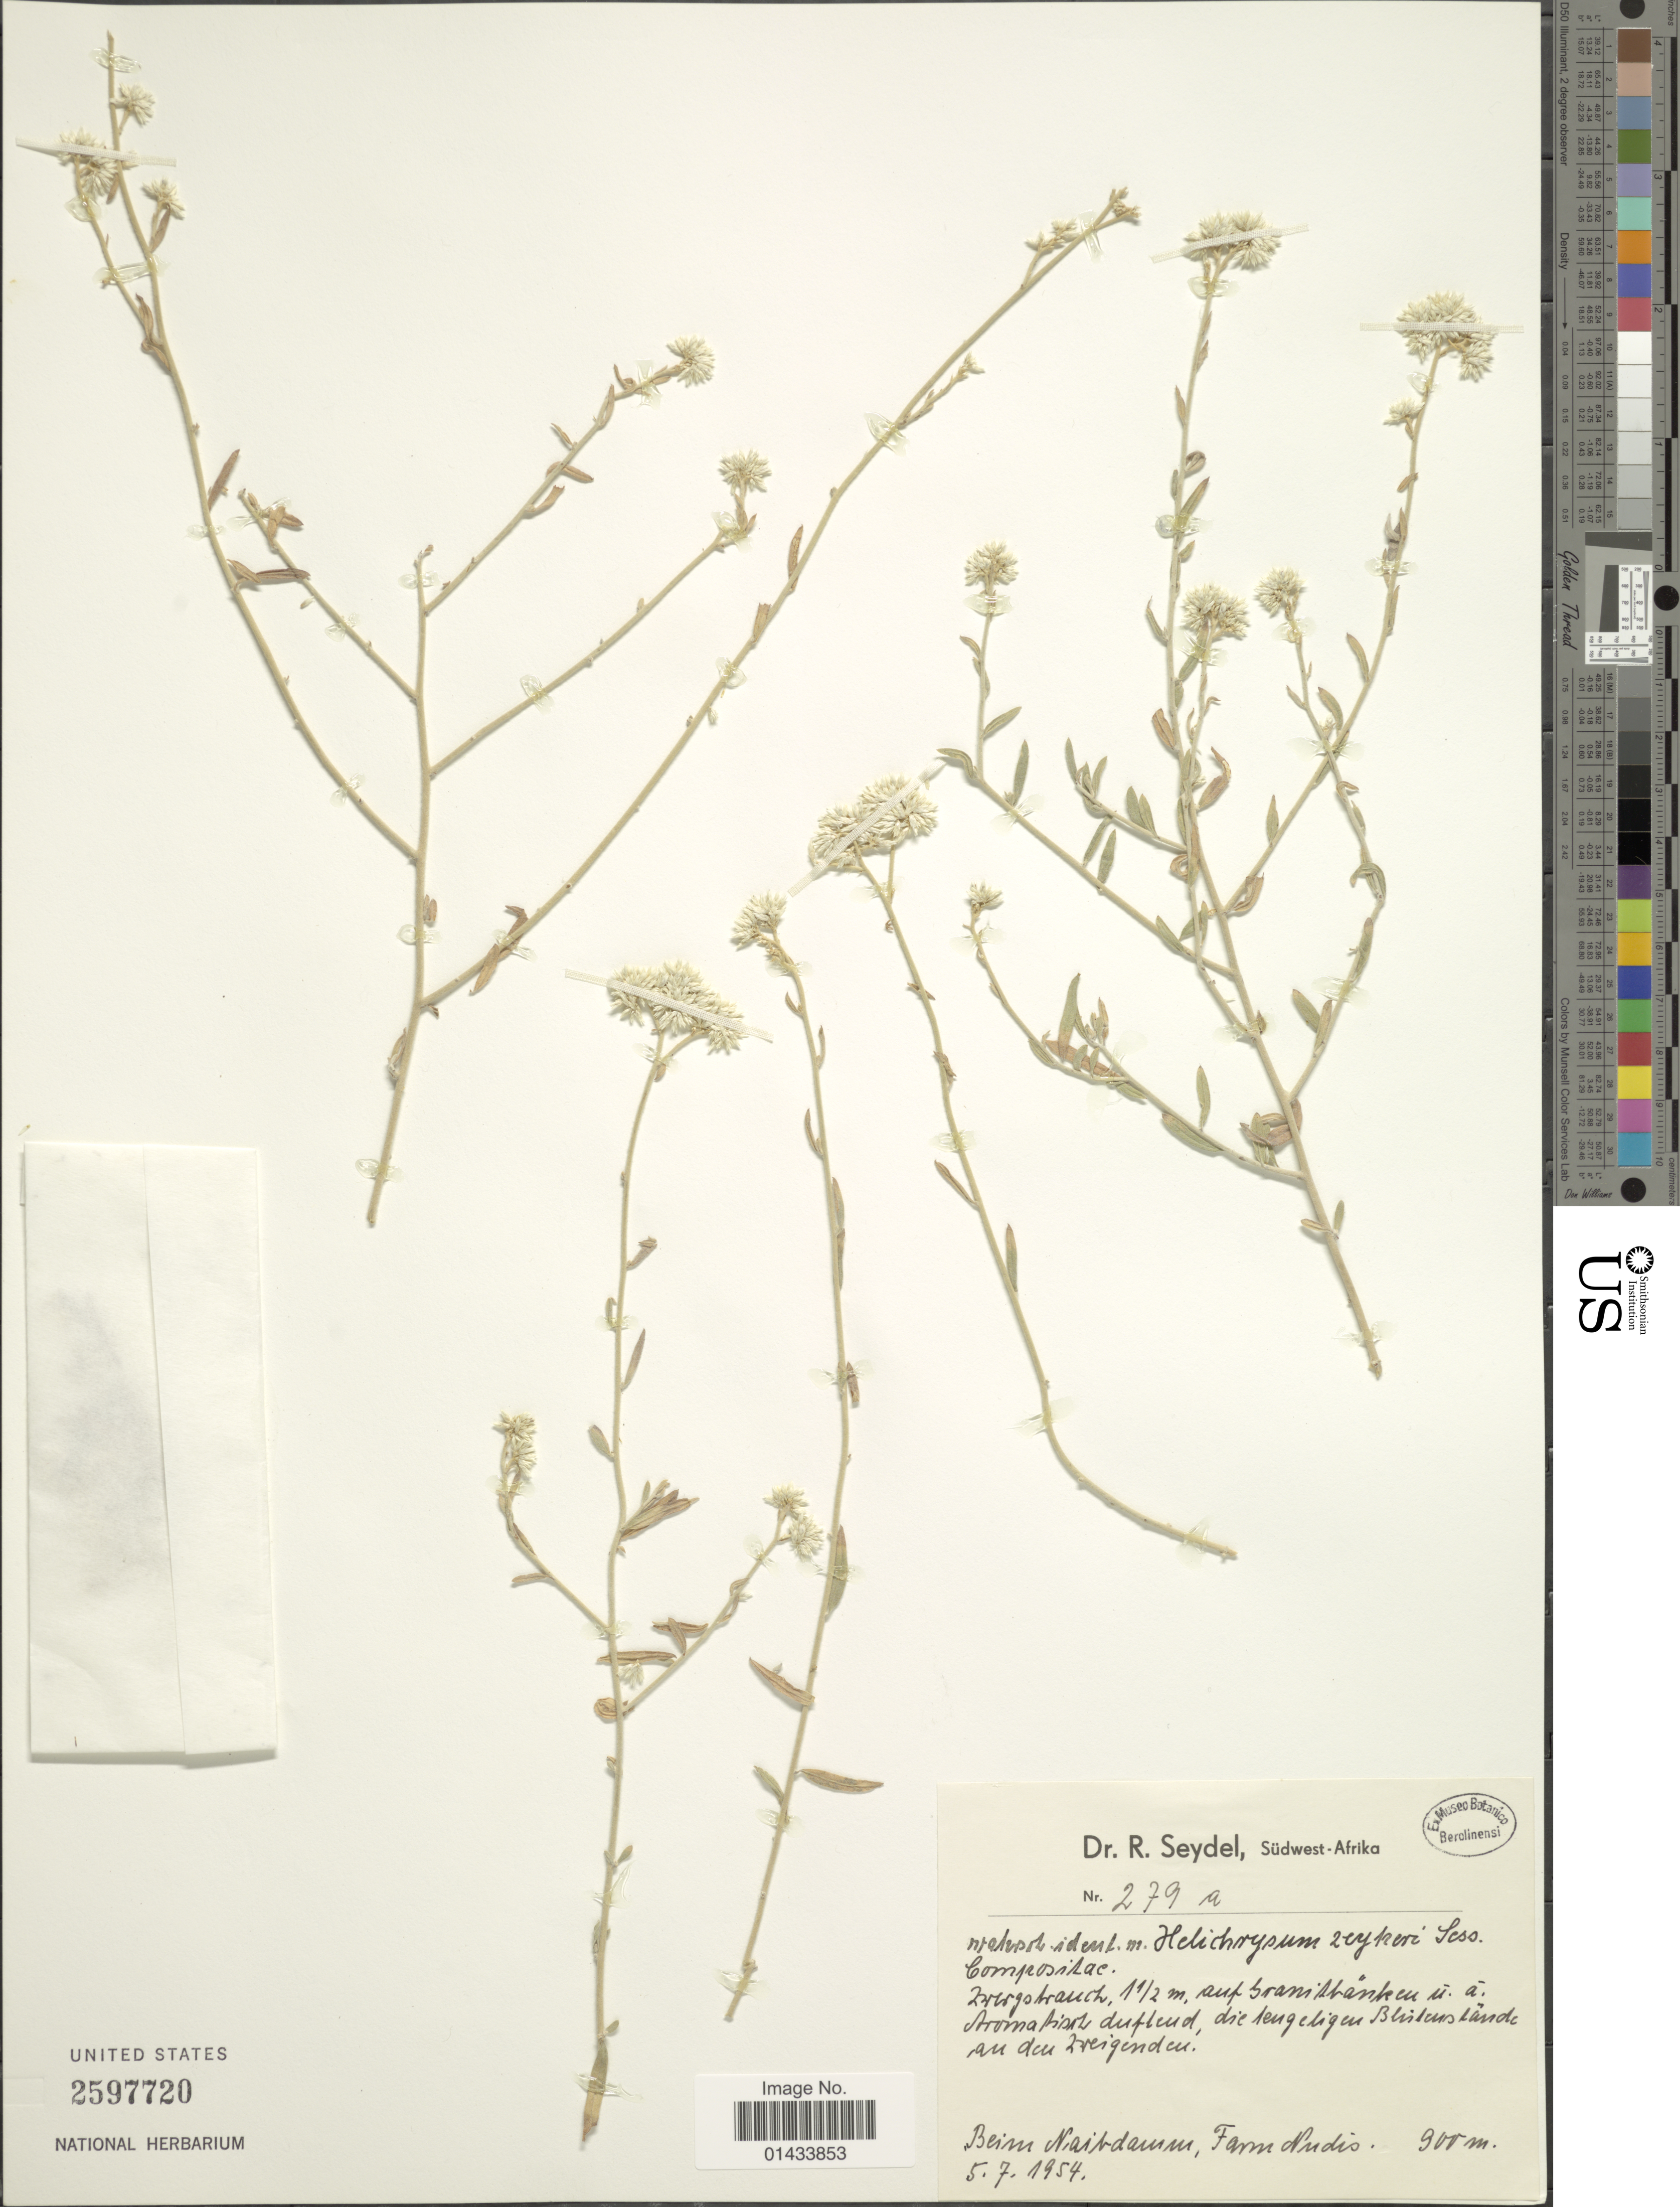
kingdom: Plantae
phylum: Tracheophyta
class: Magnoliopsida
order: Asterales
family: Asteraceae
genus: Helichrysum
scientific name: Helichrysum zeyheri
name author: Less.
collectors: R. Seydel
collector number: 279a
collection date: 1954-07-05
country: Namibia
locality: Südwest-Afrika, Beim Naibdamm, Farm Nudis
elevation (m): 900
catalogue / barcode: US 2597720